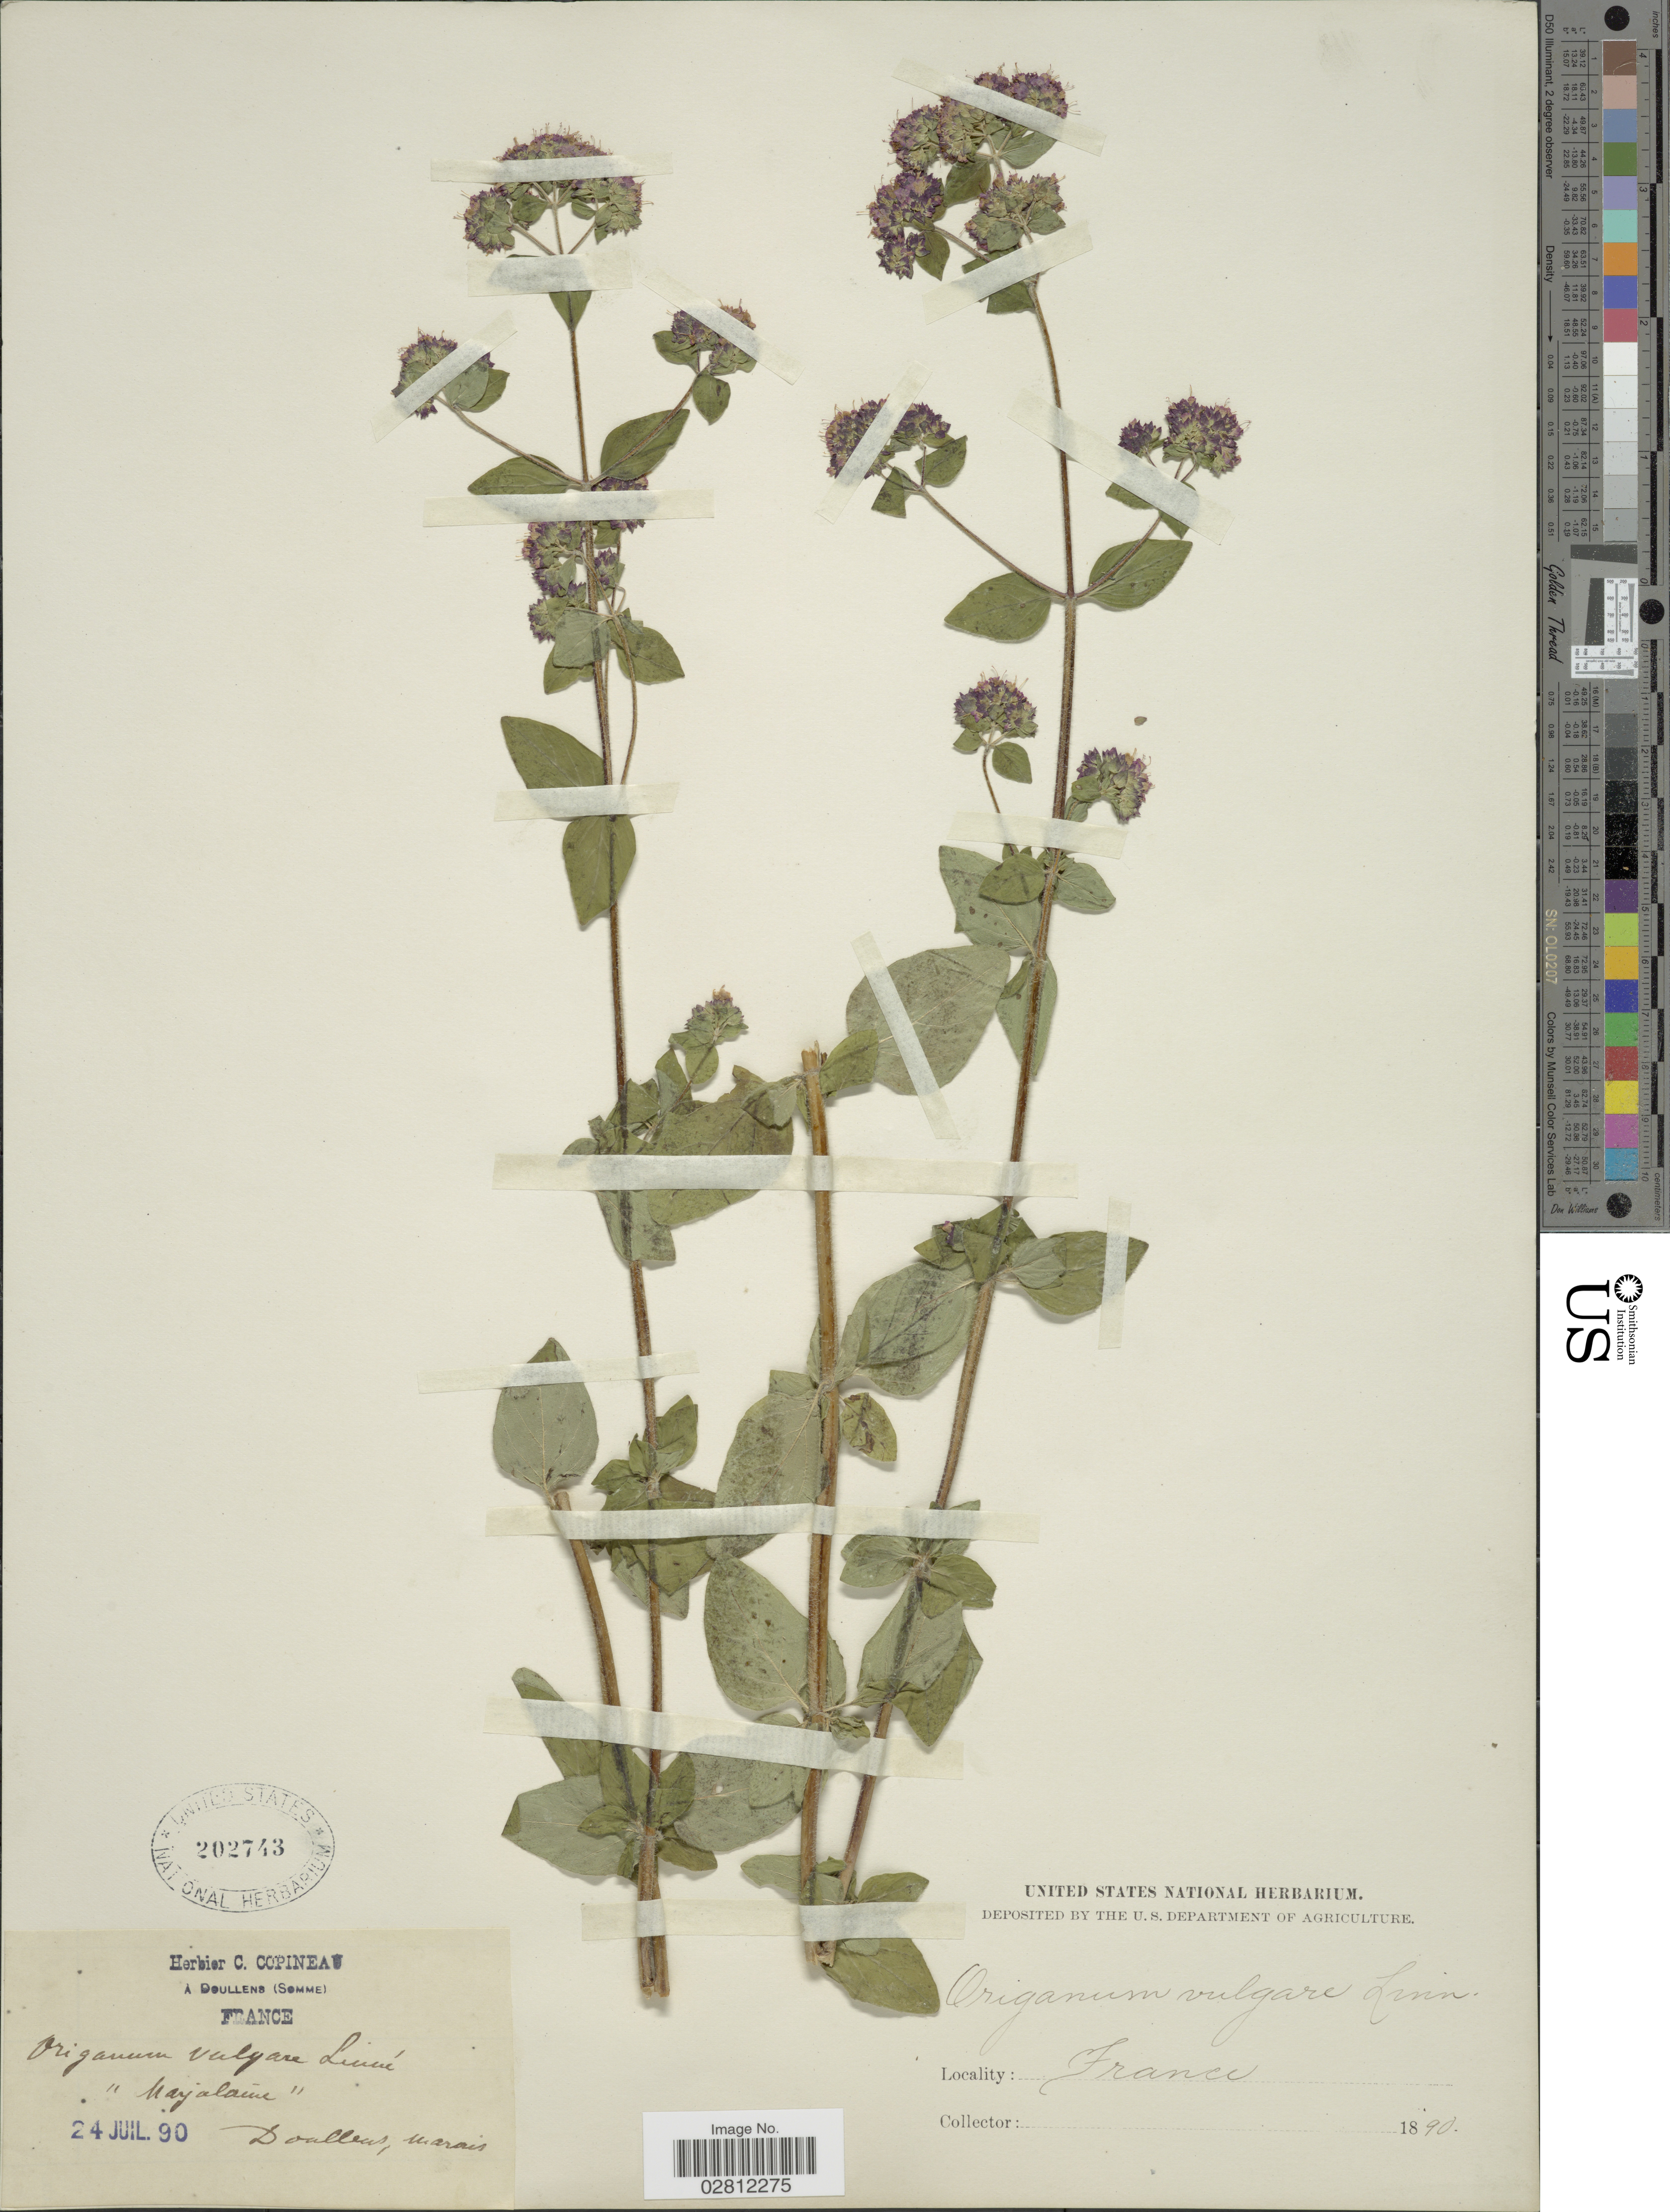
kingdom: Plantae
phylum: Tracheophyta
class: Magnoliopsida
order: Lamiales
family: Lamiaceae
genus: Origanum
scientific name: Origanum vulgare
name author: L.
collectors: ex herb. C. Copineau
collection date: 1890-07-24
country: France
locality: Doullens, marais.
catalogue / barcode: US 202743